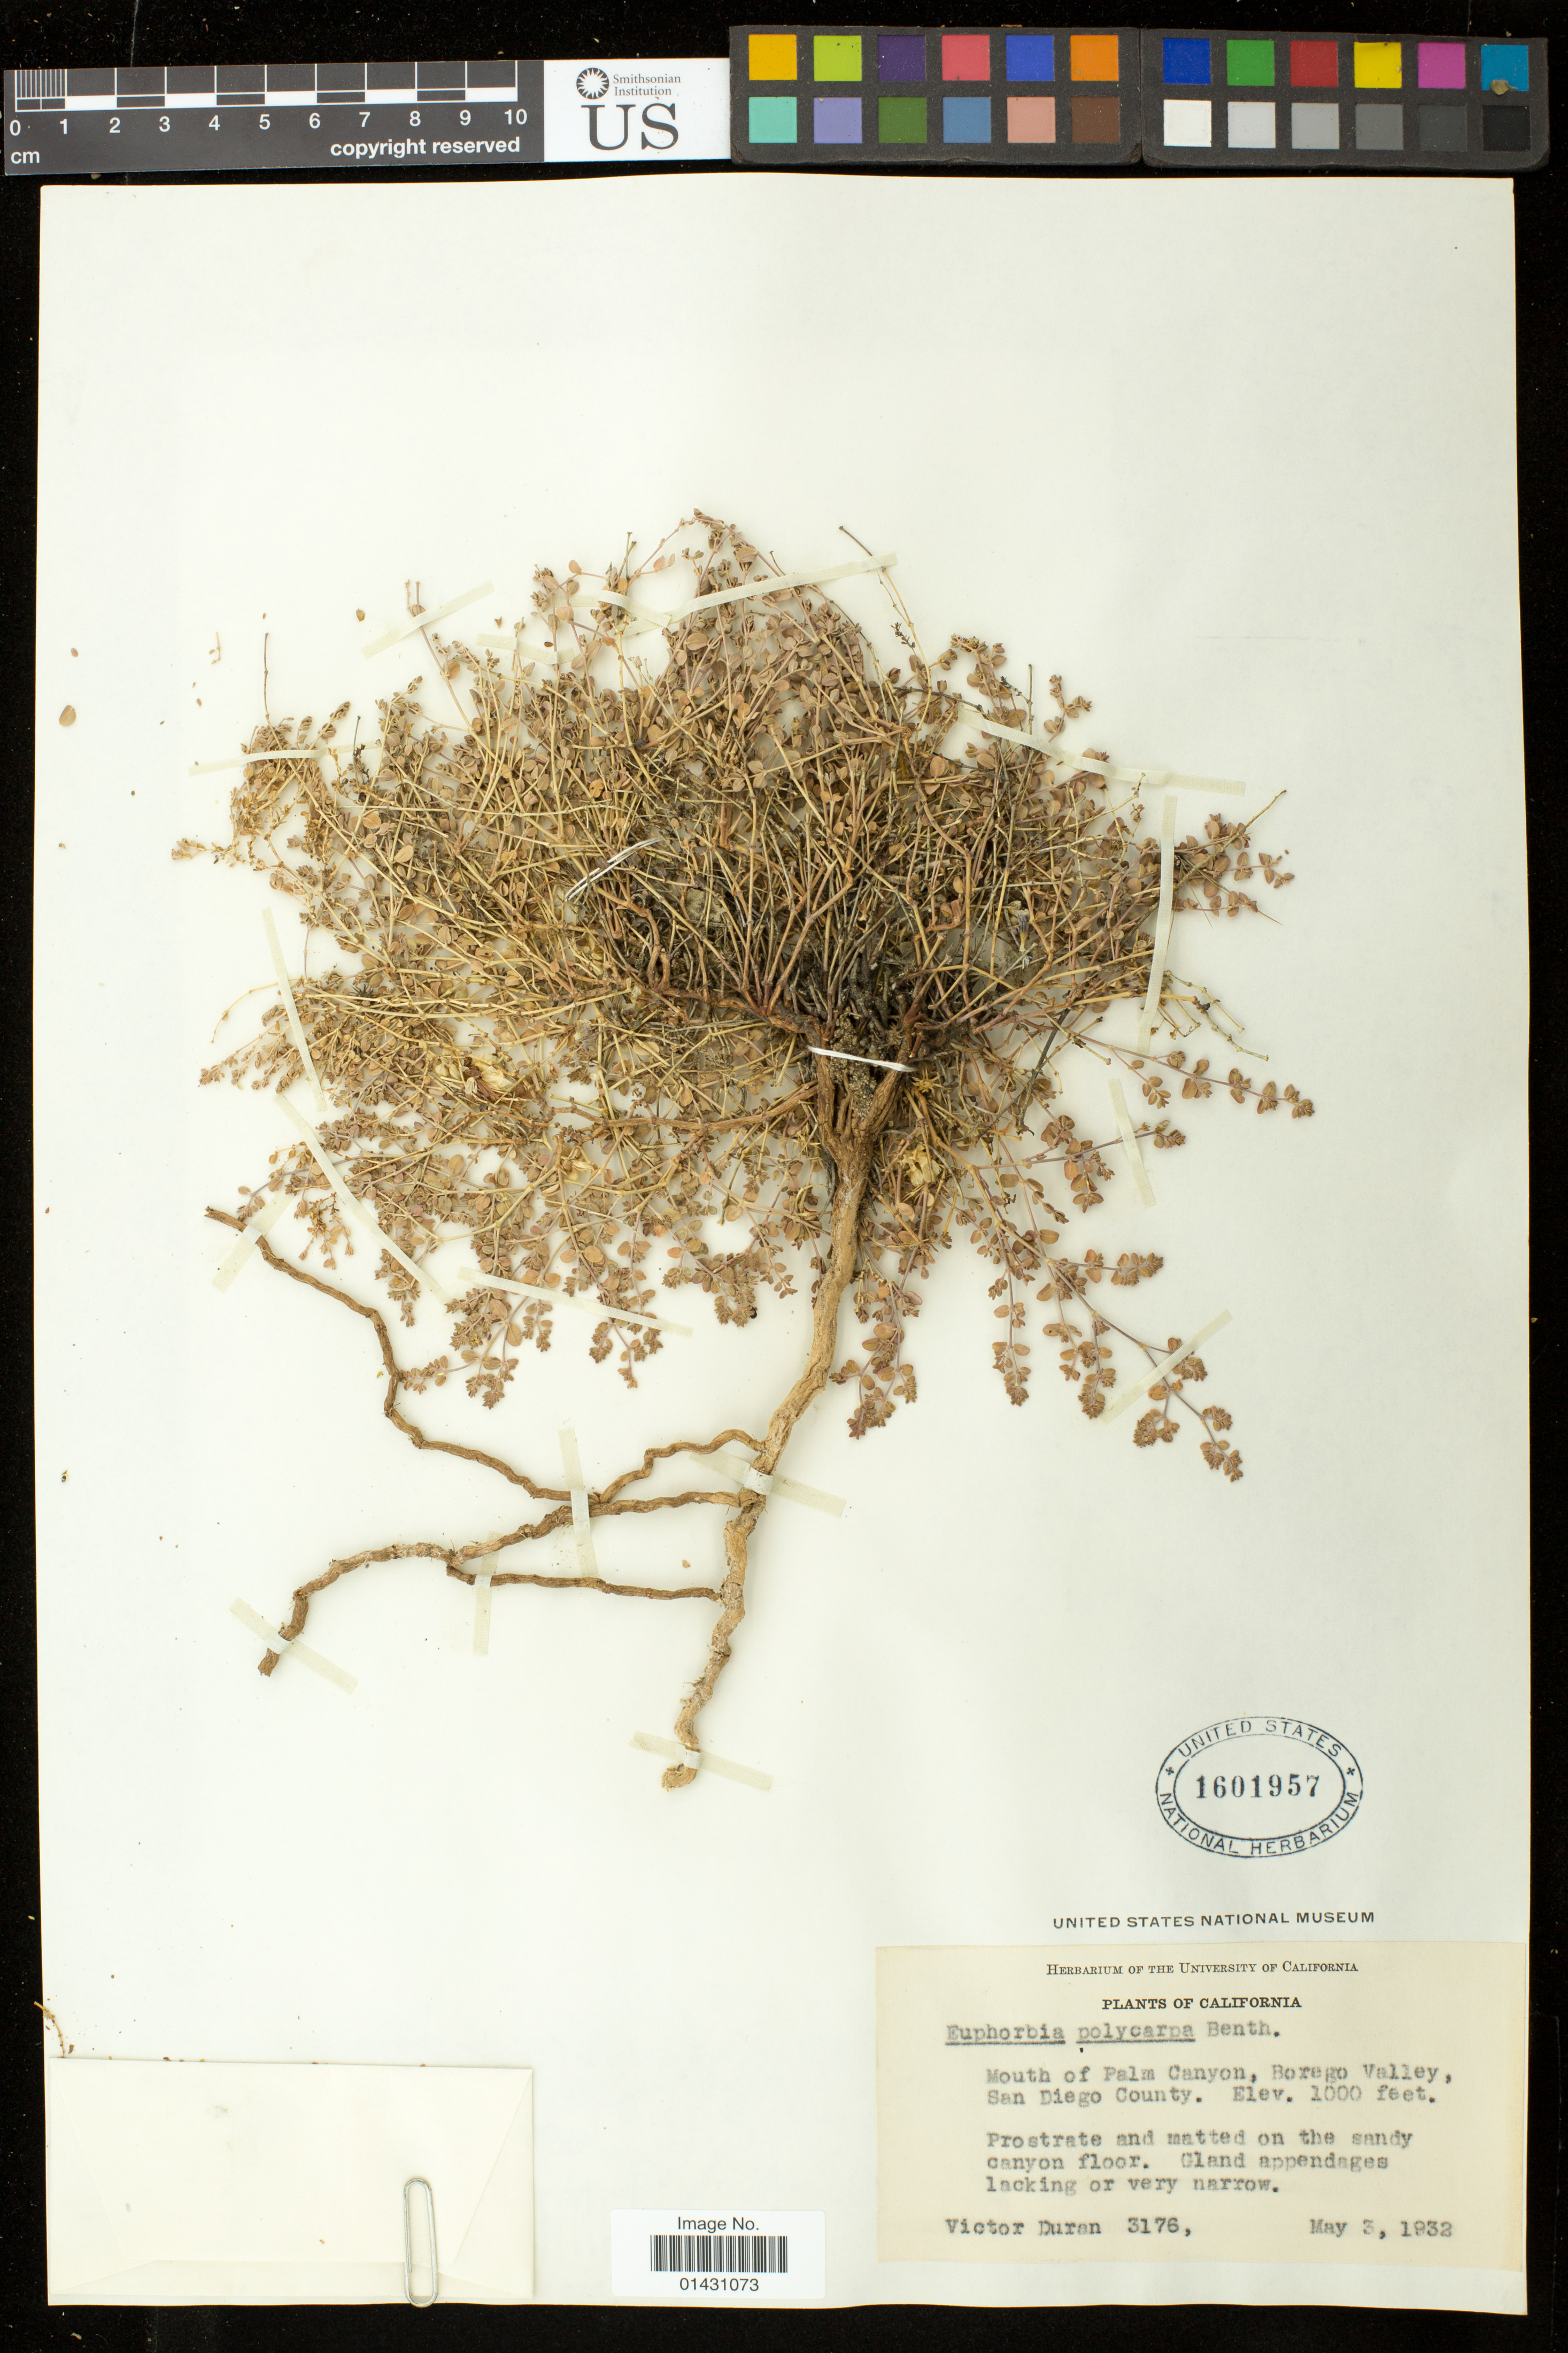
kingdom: Plantae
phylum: Tracheophyta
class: Magnoliopsida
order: Malpighiales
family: Euphorbiaceae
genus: Euphorbia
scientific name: Euphorbia polycarpa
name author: Benth.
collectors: V. Duran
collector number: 3176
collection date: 1932-05-03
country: United States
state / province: California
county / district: San Diego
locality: Mouth of Palm Canyon, Borego Valley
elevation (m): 305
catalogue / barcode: US 1601957